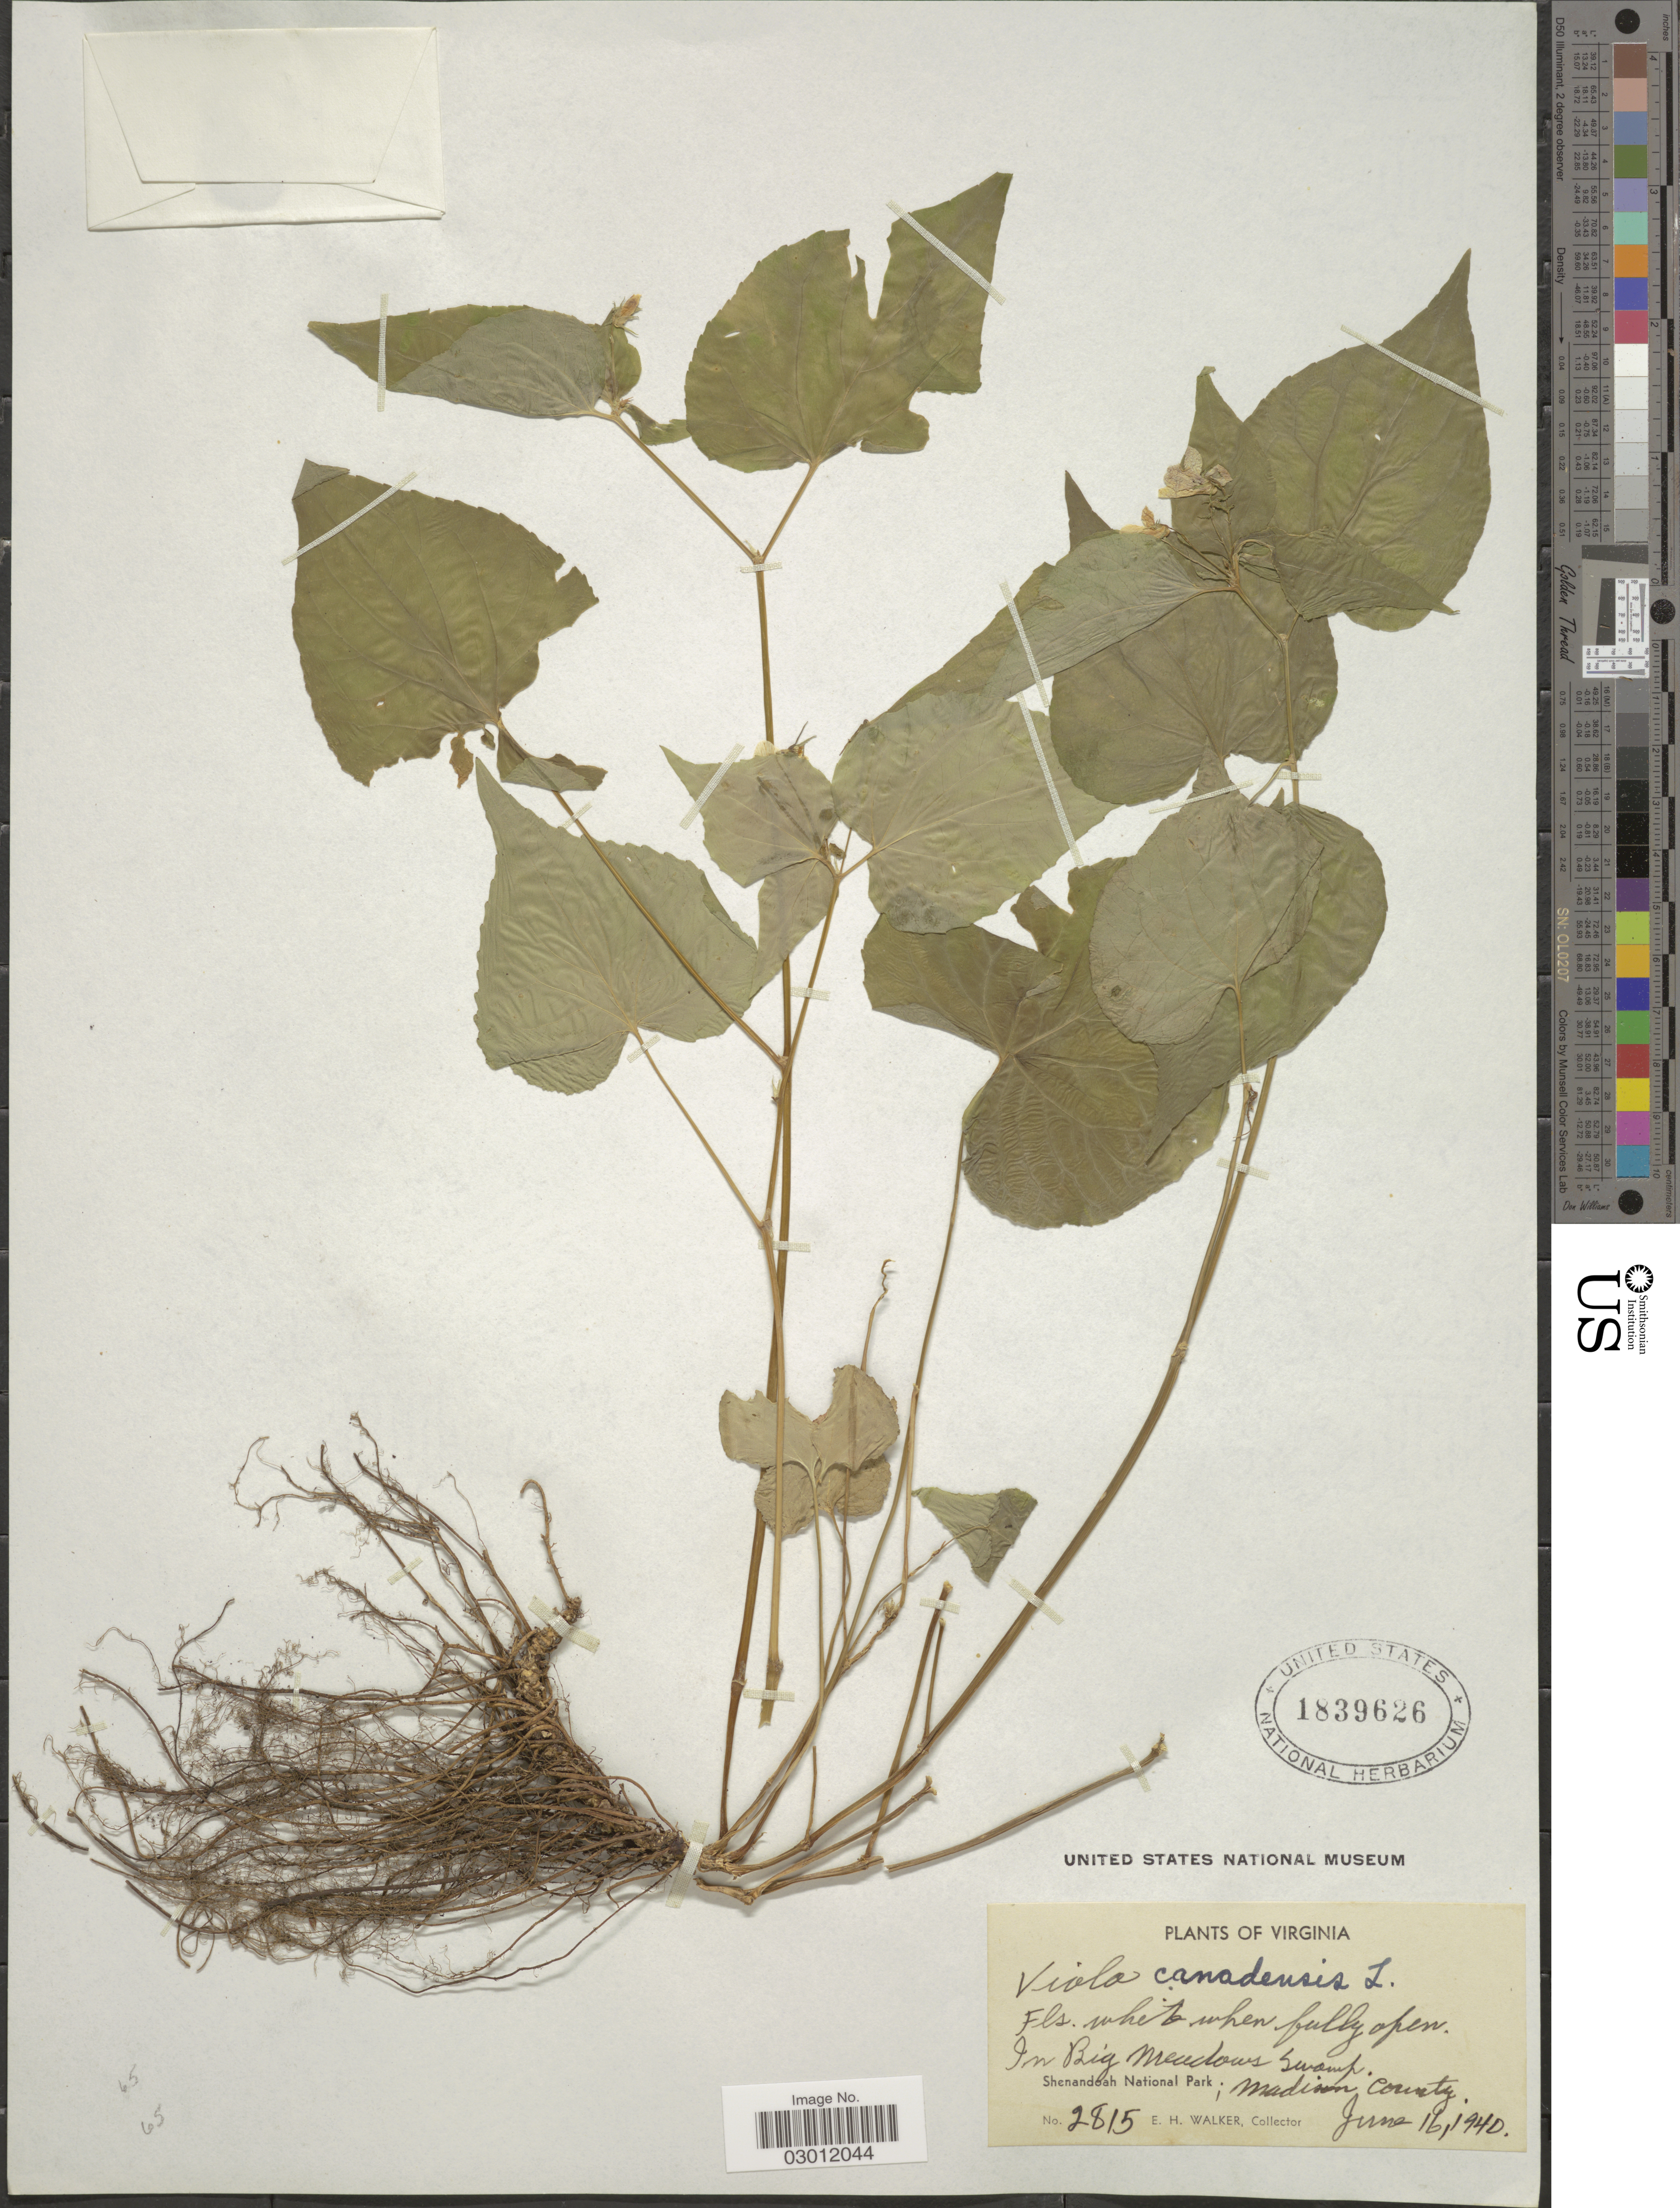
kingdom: Plantae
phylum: Tracheophyta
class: Magnoliopsida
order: Malpighiales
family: Violaceae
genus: Viola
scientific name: Viola canadensis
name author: L.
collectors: E. H. Walker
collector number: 2815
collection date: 1940-06-16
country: United States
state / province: Virginia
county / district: Madison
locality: In Big Meadows Swamp. Shenandoah National Park; Madison County.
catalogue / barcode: US 1839626